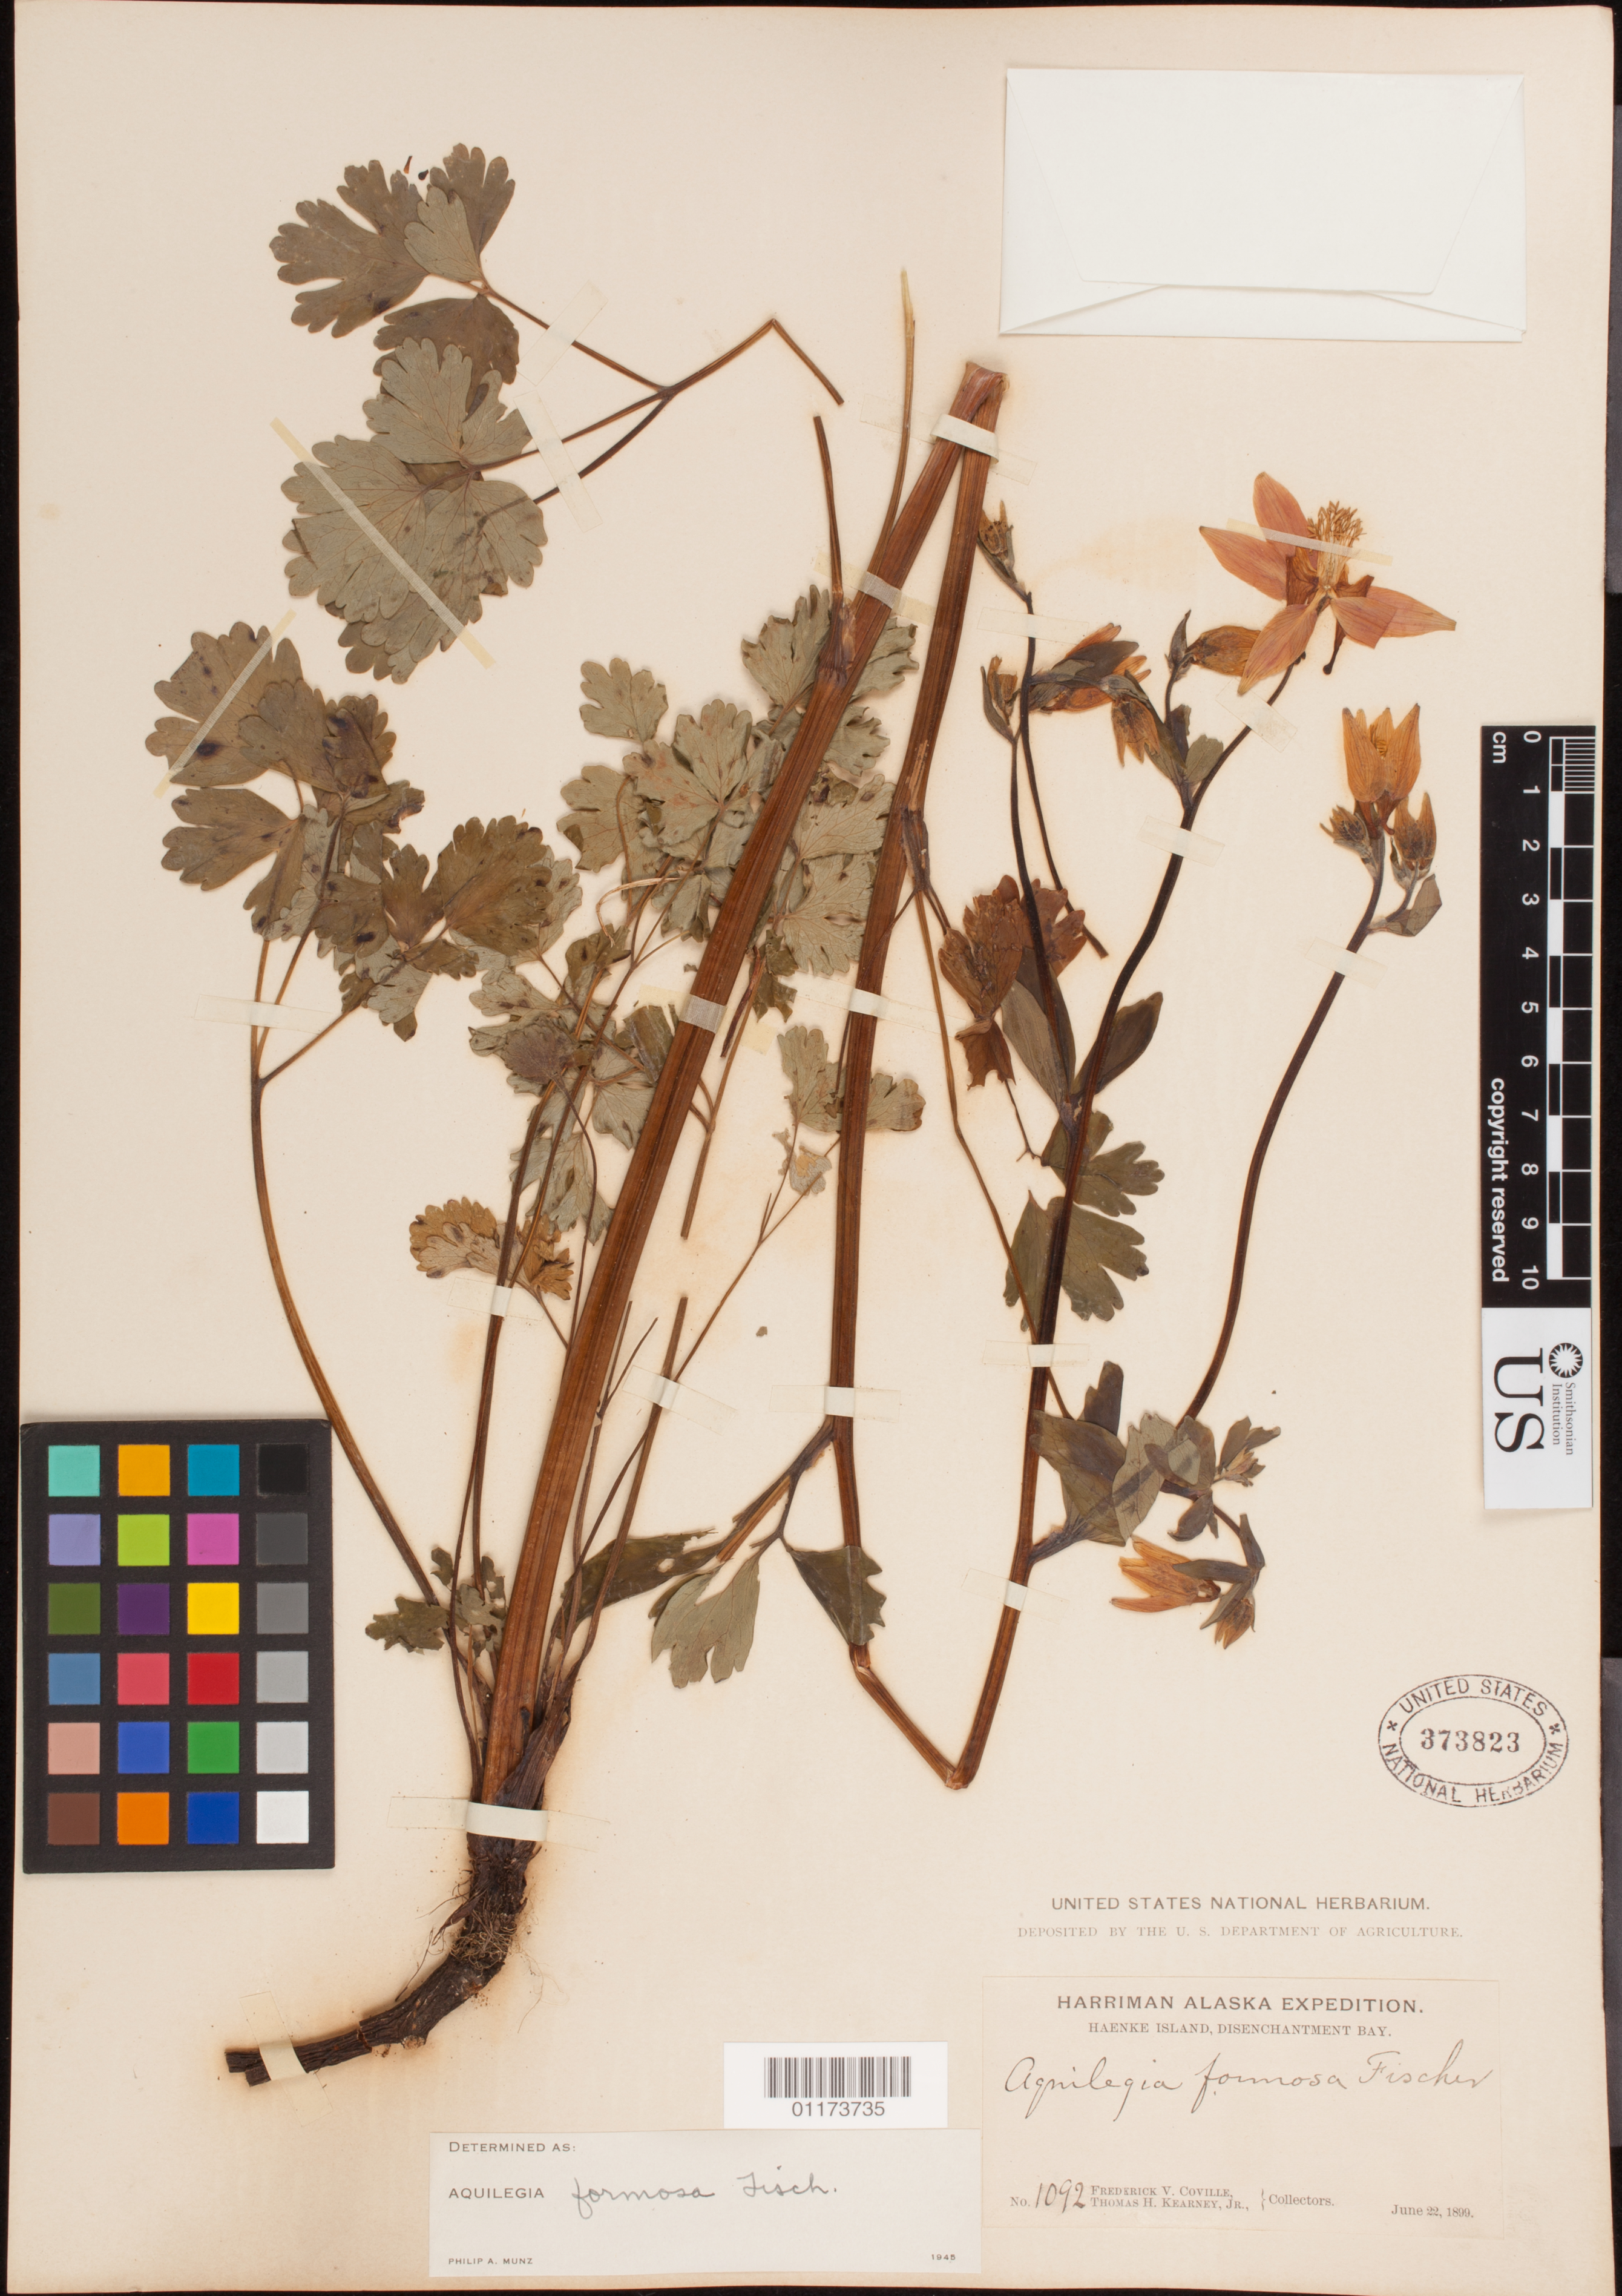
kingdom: Plantae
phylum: Tracheophyta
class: Magnoliopsida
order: Ranunculales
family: Ranunculaceae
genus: Aquilegia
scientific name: Aquilegia formosa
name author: Fisch. ex DC.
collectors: F. V. Coville & T. H. Kearney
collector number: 1092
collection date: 1899-06-22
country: United States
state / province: Alaska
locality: Haenke Island, Disenchantment Bay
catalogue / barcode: US 373823